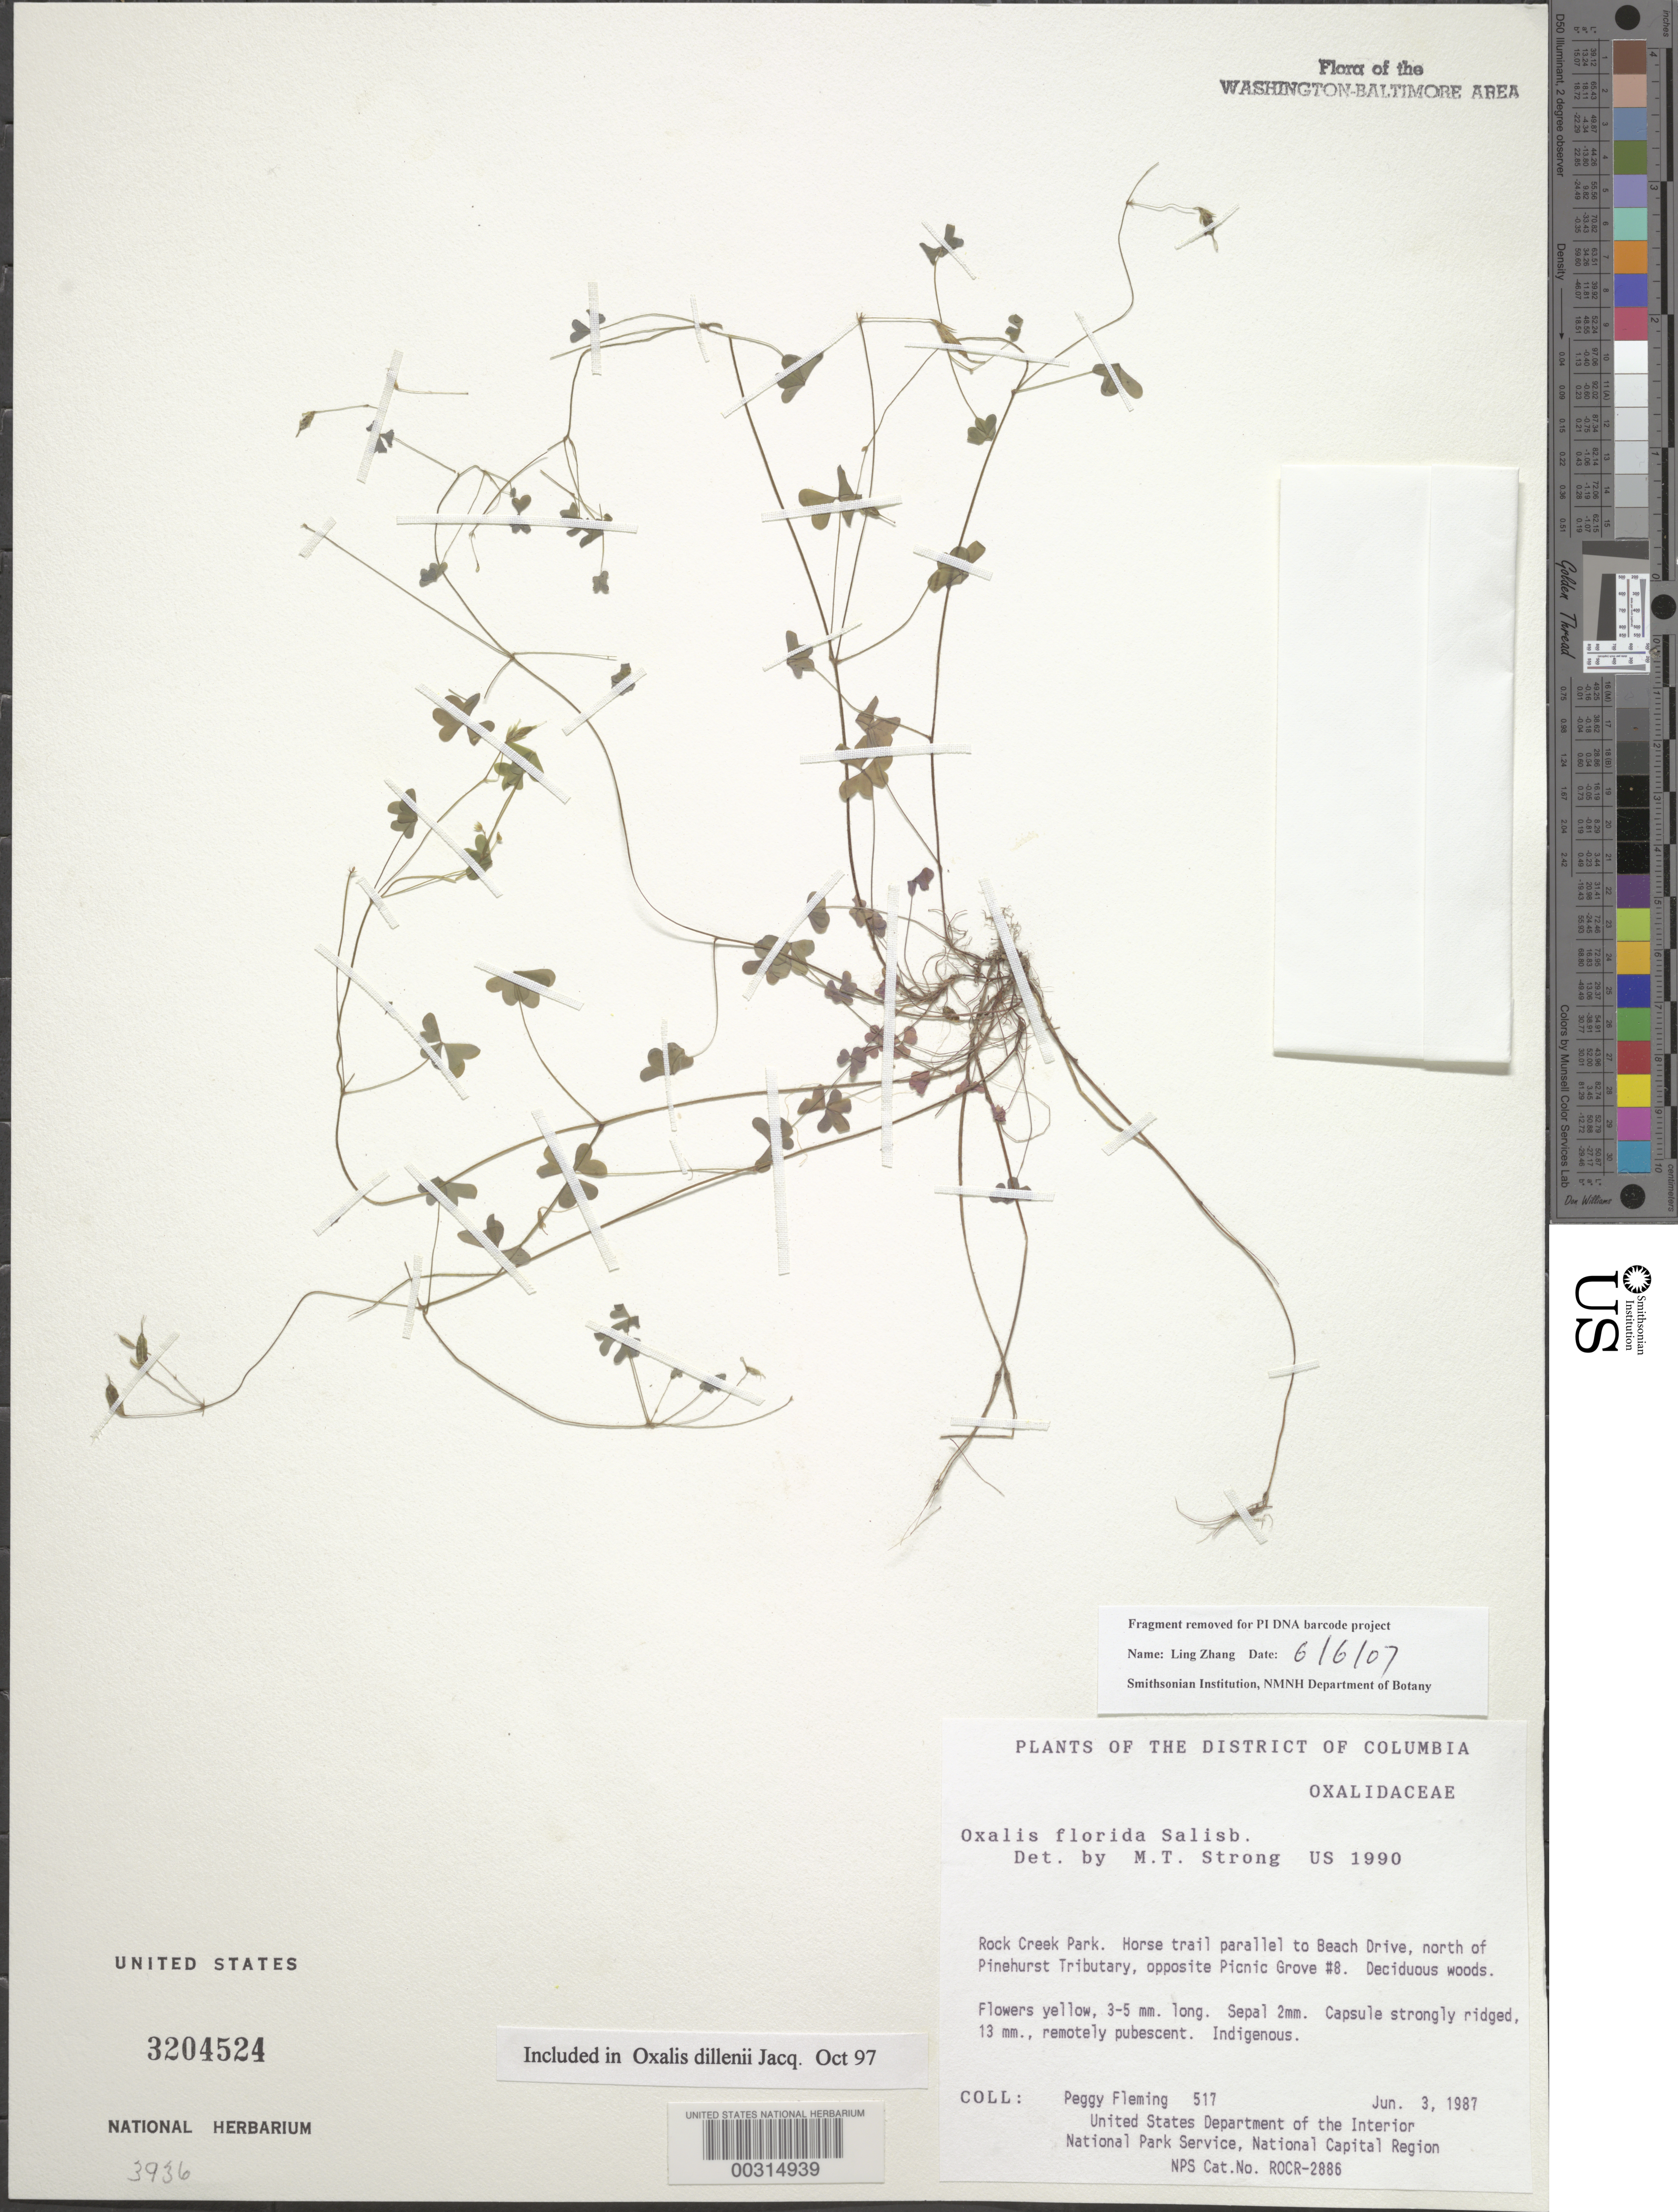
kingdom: Plantae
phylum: Tracheophyta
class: Magnoliopsida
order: Oxalidales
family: Oxalidaceae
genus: Oxalis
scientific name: Oxalis dillenii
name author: Jacq.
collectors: P. Fleming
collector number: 517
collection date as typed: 03 Jun 1987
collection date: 1987-06-03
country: United States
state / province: District of Columbia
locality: Rock Creek Park, horse trail parallel to Beach Drive, N of Pinehurst Tributary, opposite Picnic Grove #8 Rock Creek Park and Vicinity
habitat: Deciduous woods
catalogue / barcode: US 3204524